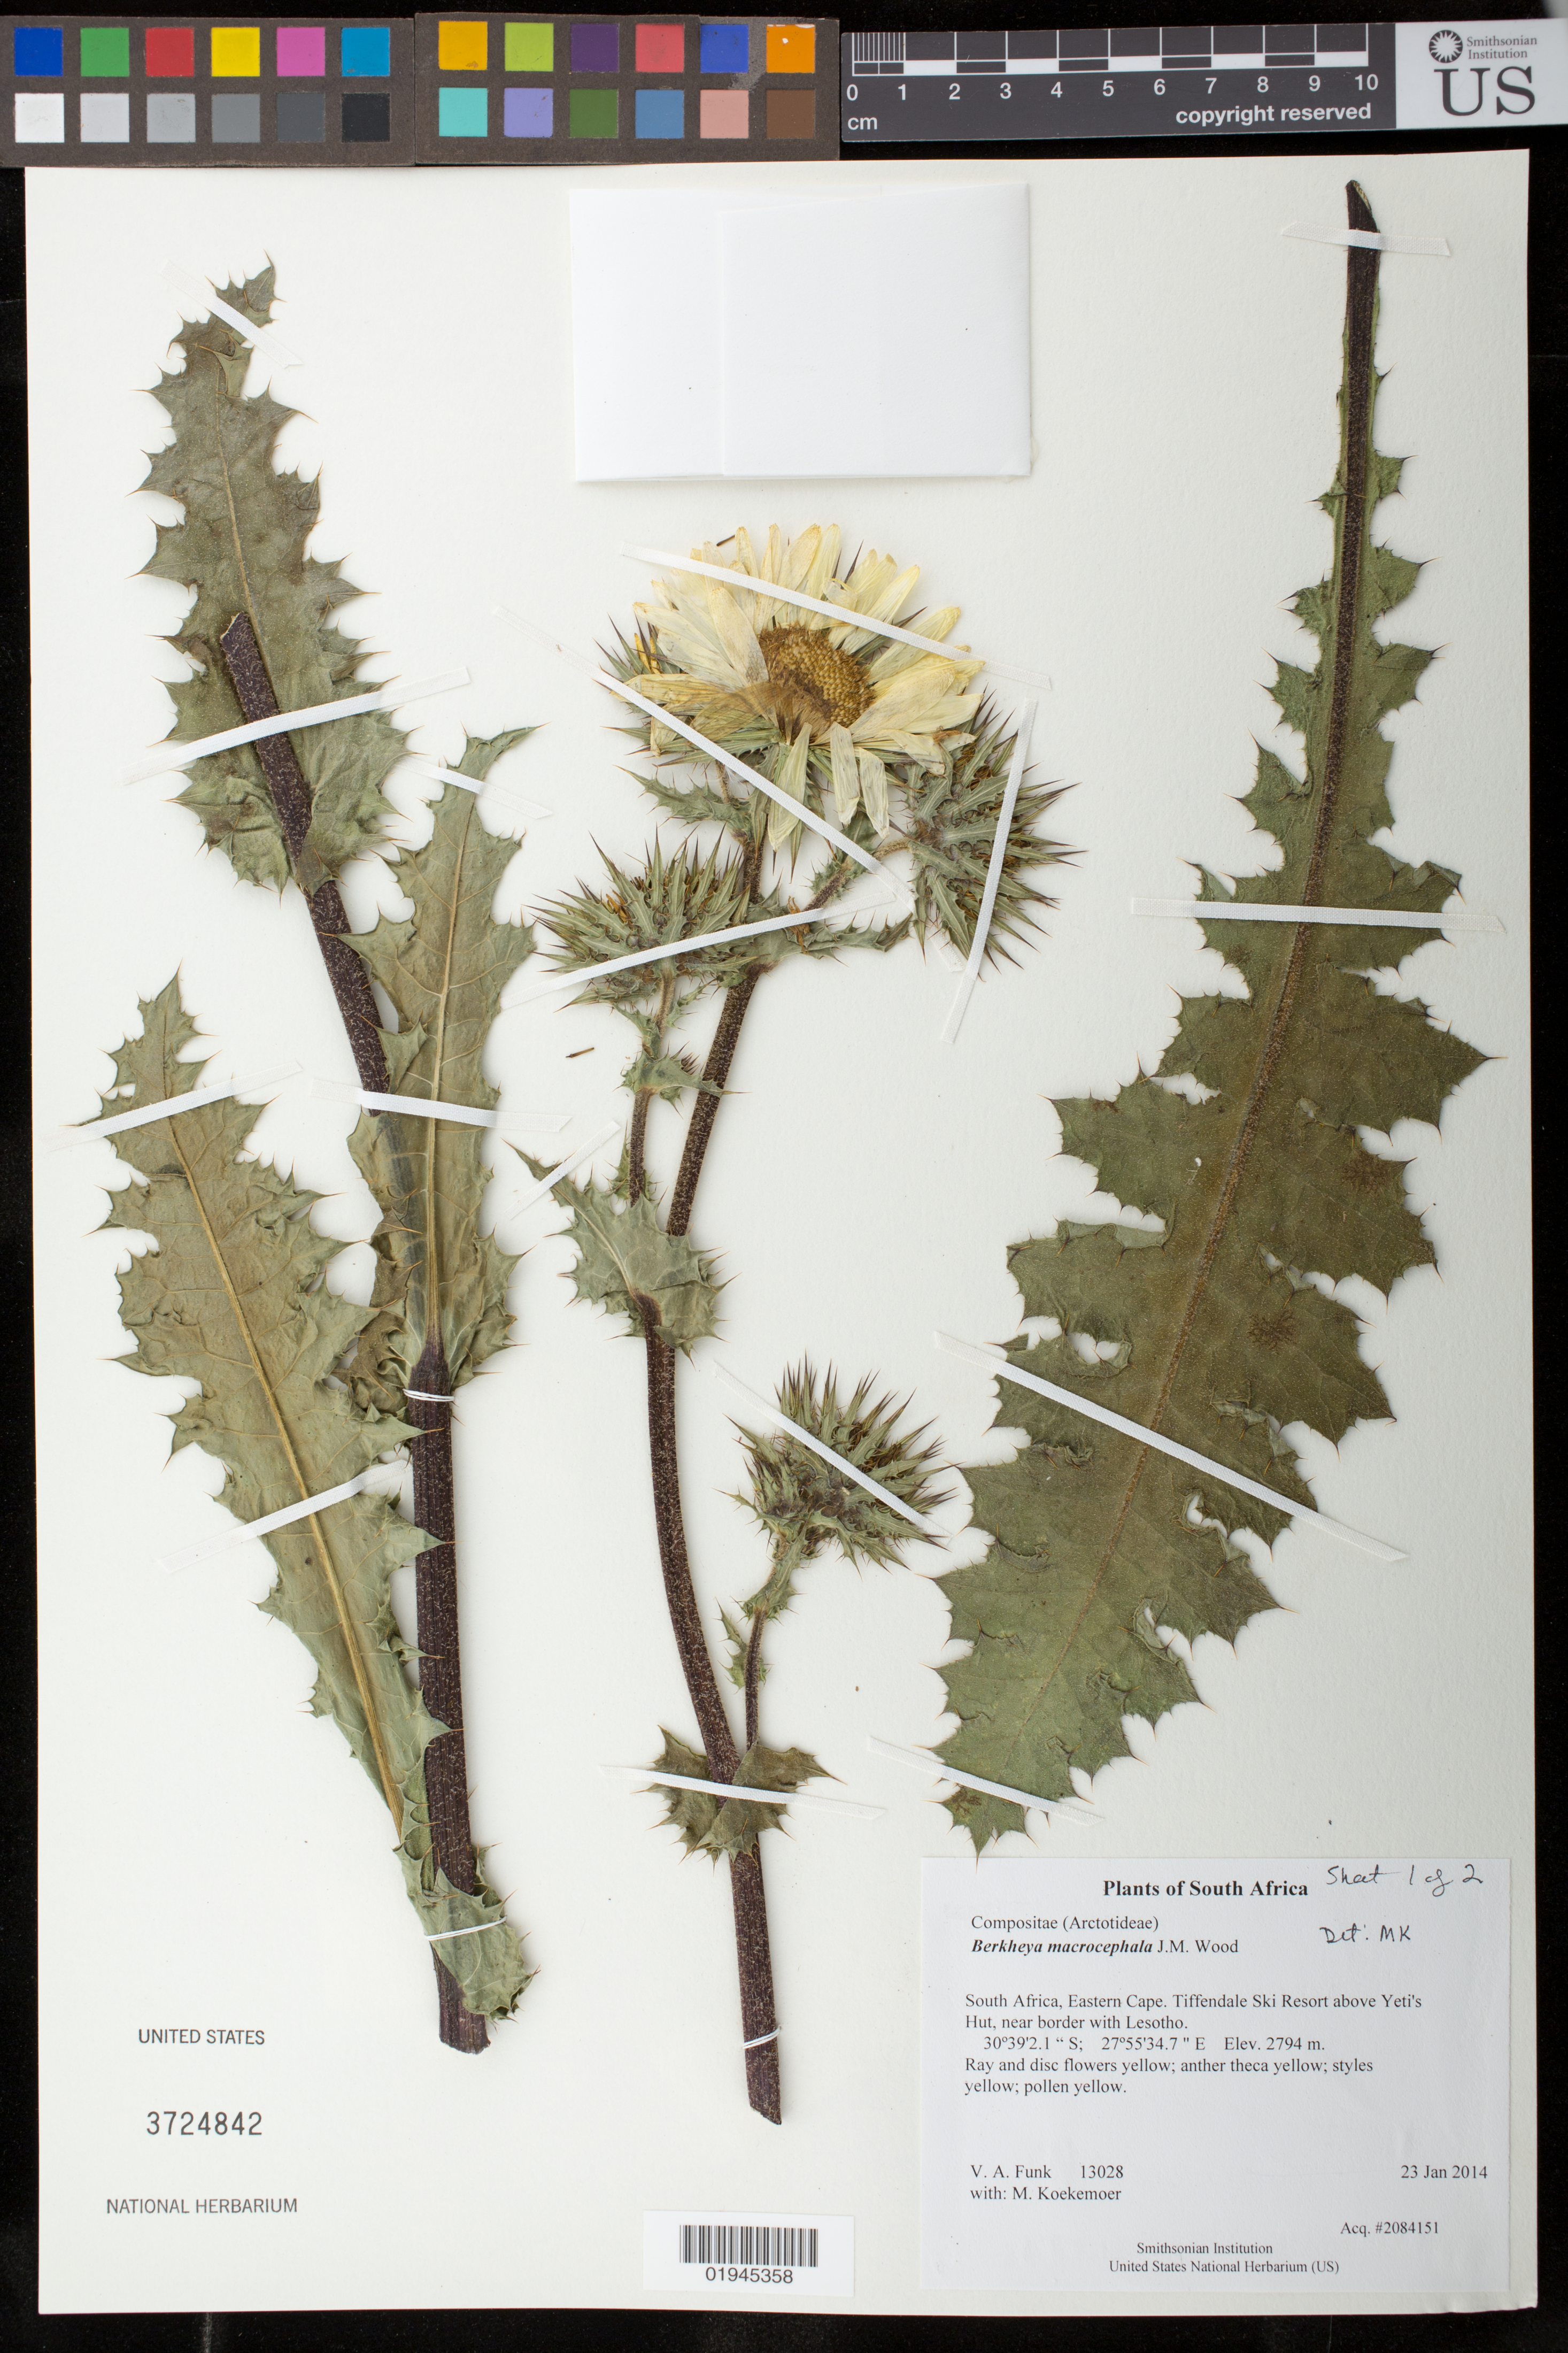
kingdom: Plantae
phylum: Tracheophyta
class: Magnoliopsida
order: Asterales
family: Asteraceae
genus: Berkheya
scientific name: Berkheya macrocephala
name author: J.M. Wood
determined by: Koekemoer, M.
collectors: M. Koekemoer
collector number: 13028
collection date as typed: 23 Jan 2014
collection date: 2014-01-23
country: South Africa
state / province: Eastern Cape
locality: Tiffendale Ski Resort above Yeti's Hut, near border with Lesotho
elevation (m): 2794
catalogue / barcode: US 3724842